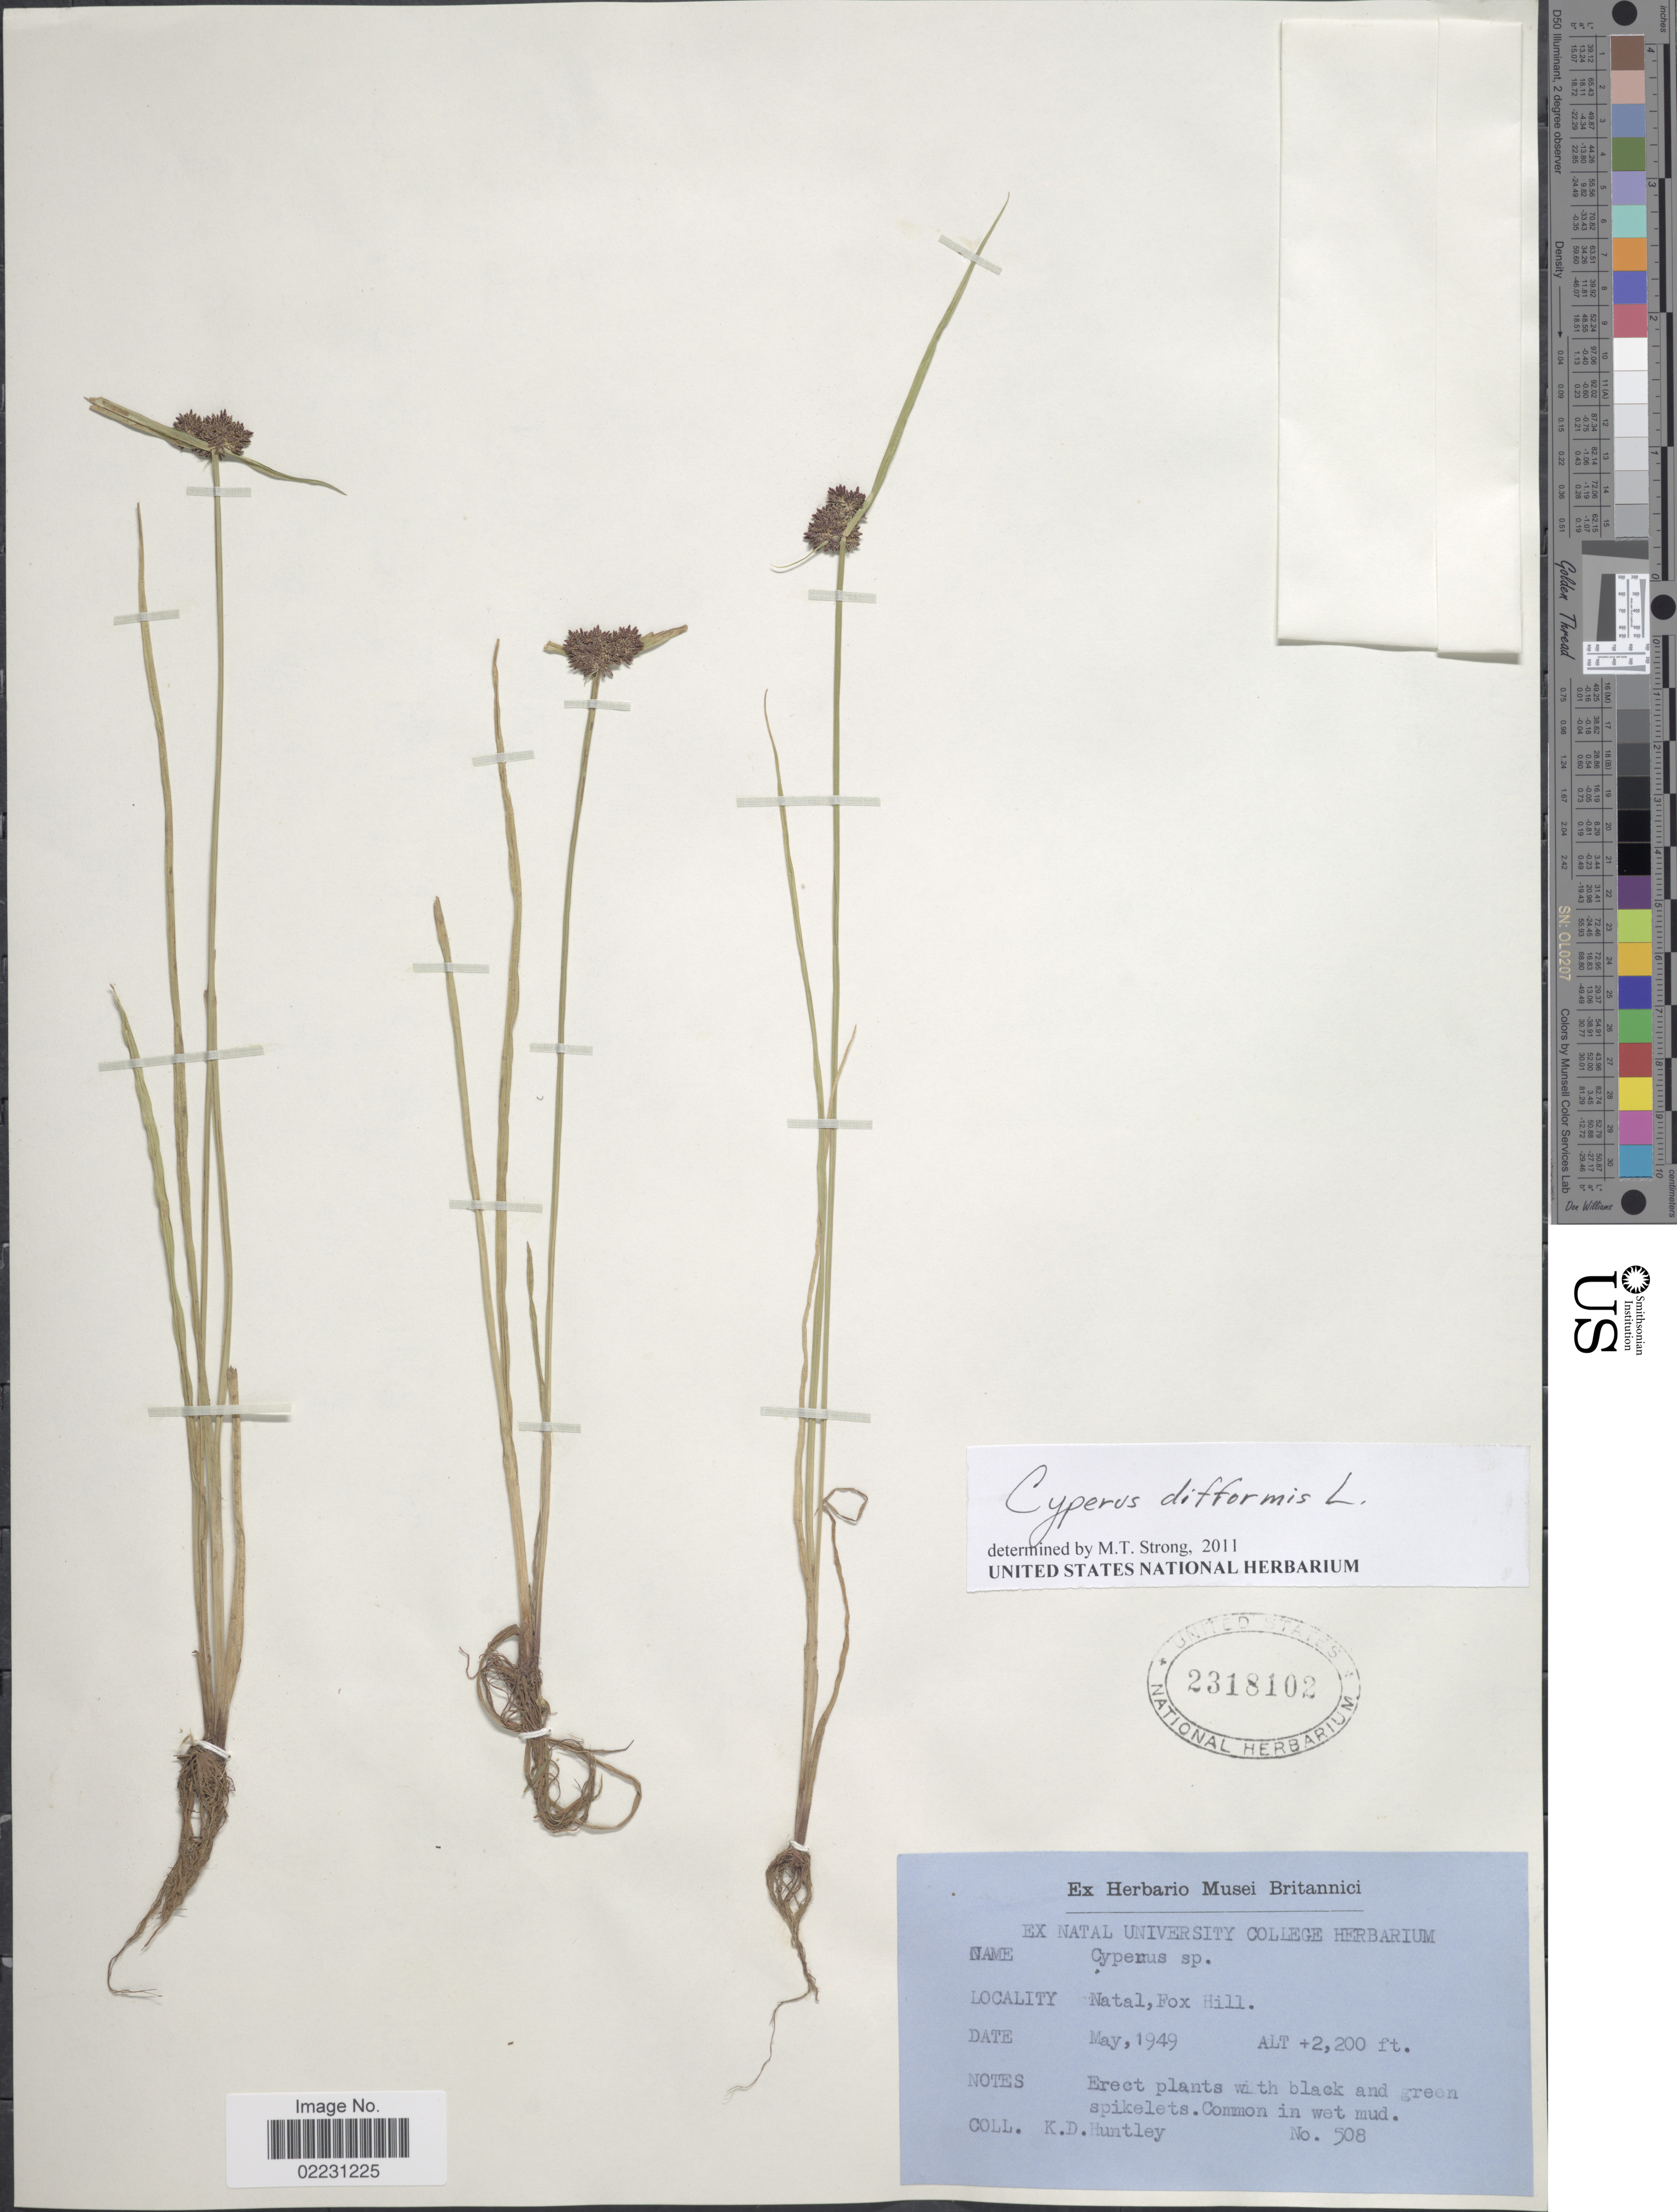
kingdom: Plantae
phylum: Tracheophyta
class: Liliopsida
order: Poales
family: Cyperaceae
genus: Cyperus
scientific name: Cyperus difformis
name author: L.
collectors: K. Huntley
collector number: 508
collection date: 1949-05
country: South Africa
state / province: KwaZulu-Natal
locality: Natl, Fox Hill.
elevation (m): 671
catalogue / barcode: US 2318102